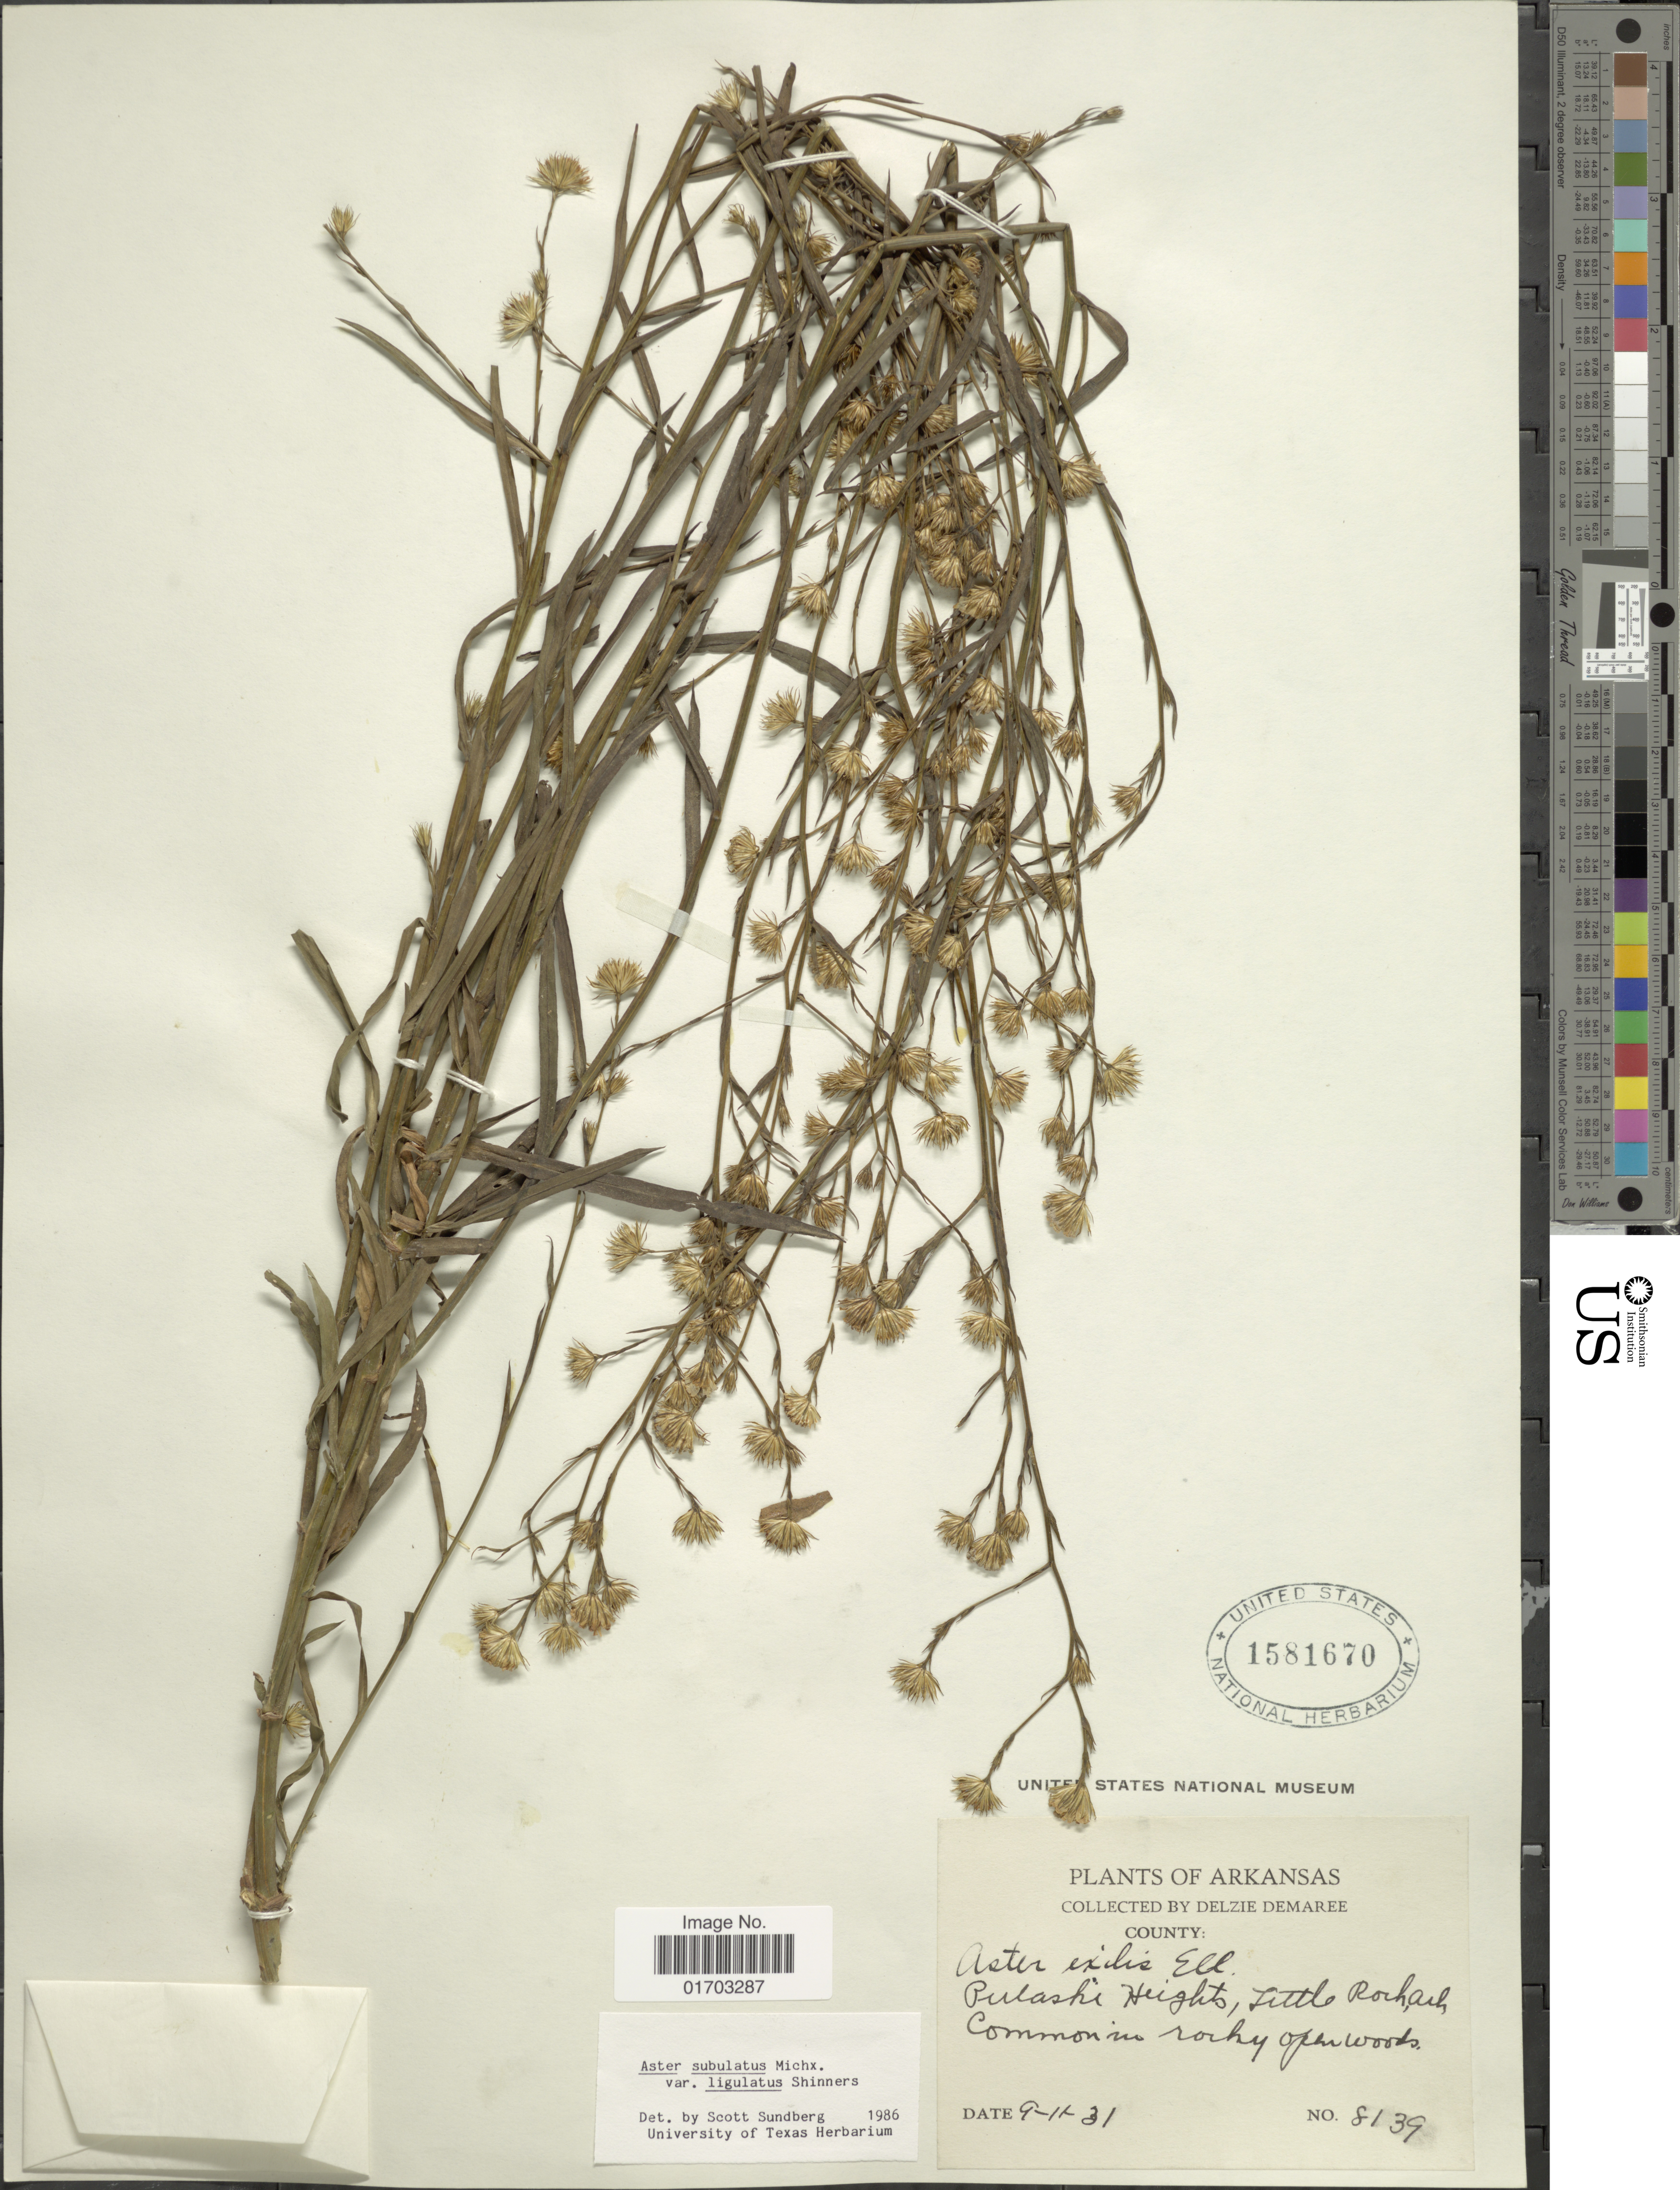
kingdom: Plantae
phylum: Tracheophyta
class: Magnoliopsida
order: Asterales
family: Asteraceae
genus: Symphyotrichum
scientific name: Symphyotrichum subulatum var. subulatum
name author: (Michx.) G.L. Nesom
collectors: D. Demaree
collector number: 8139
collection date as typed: Transcribed d/m/y: 11/9/31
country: United States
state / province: Arkansas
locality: Little Rock, ash, common in rocky open woods.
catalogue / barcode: US 1581670